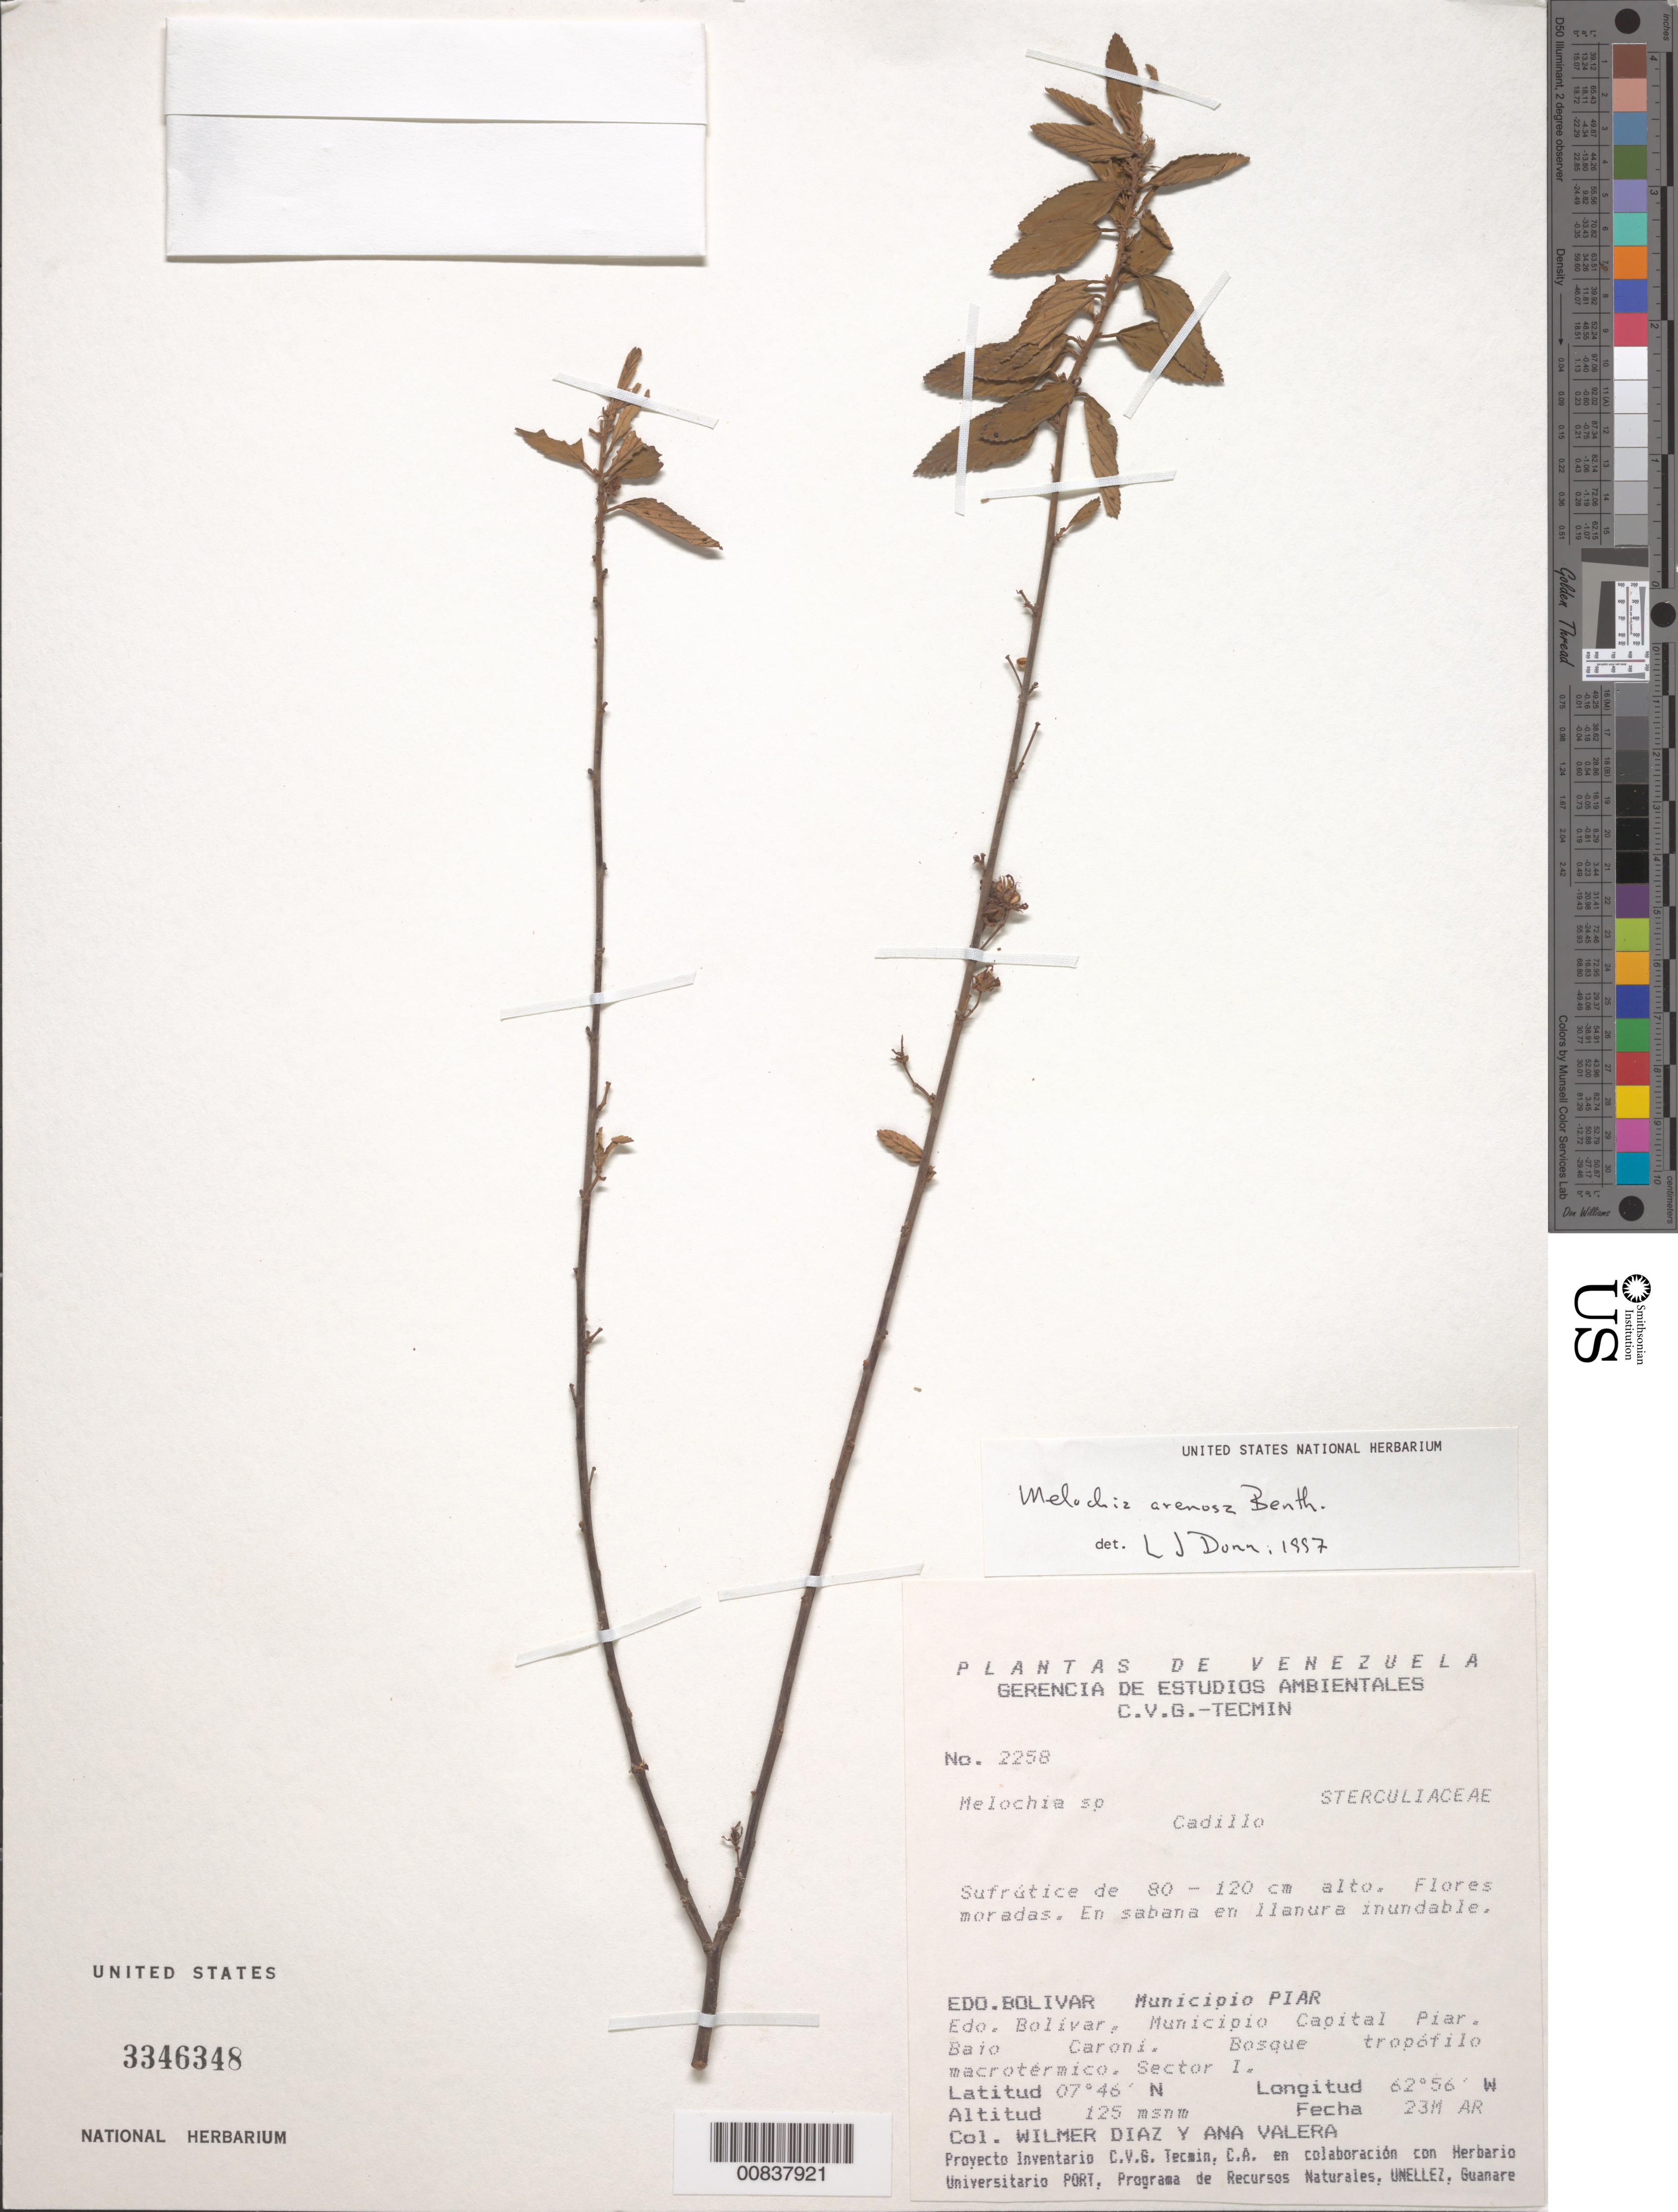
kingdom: Plantae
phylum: Tracheophyta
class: Magnoliopsida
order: Malvales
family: Malvaceae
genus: Melochia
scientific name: Melochia arenosa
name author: Benth.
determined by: Dorr, L. J., (BOT), Smithsonian Institution - National Museum of Natural History (UNITED STATES)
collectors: W. Díaz P. & A. Valera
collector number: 2258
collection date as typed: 23-Mar-94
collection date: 1994-03-23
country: Venezuela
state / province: Bolívar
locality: Mun. Piar, Mun. Capital Piar, Bajo Caroní, Sector I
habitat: Bosque tropofilo macrotermico; en sabana en llanura inundable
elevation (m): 125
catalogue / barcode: US 3346348